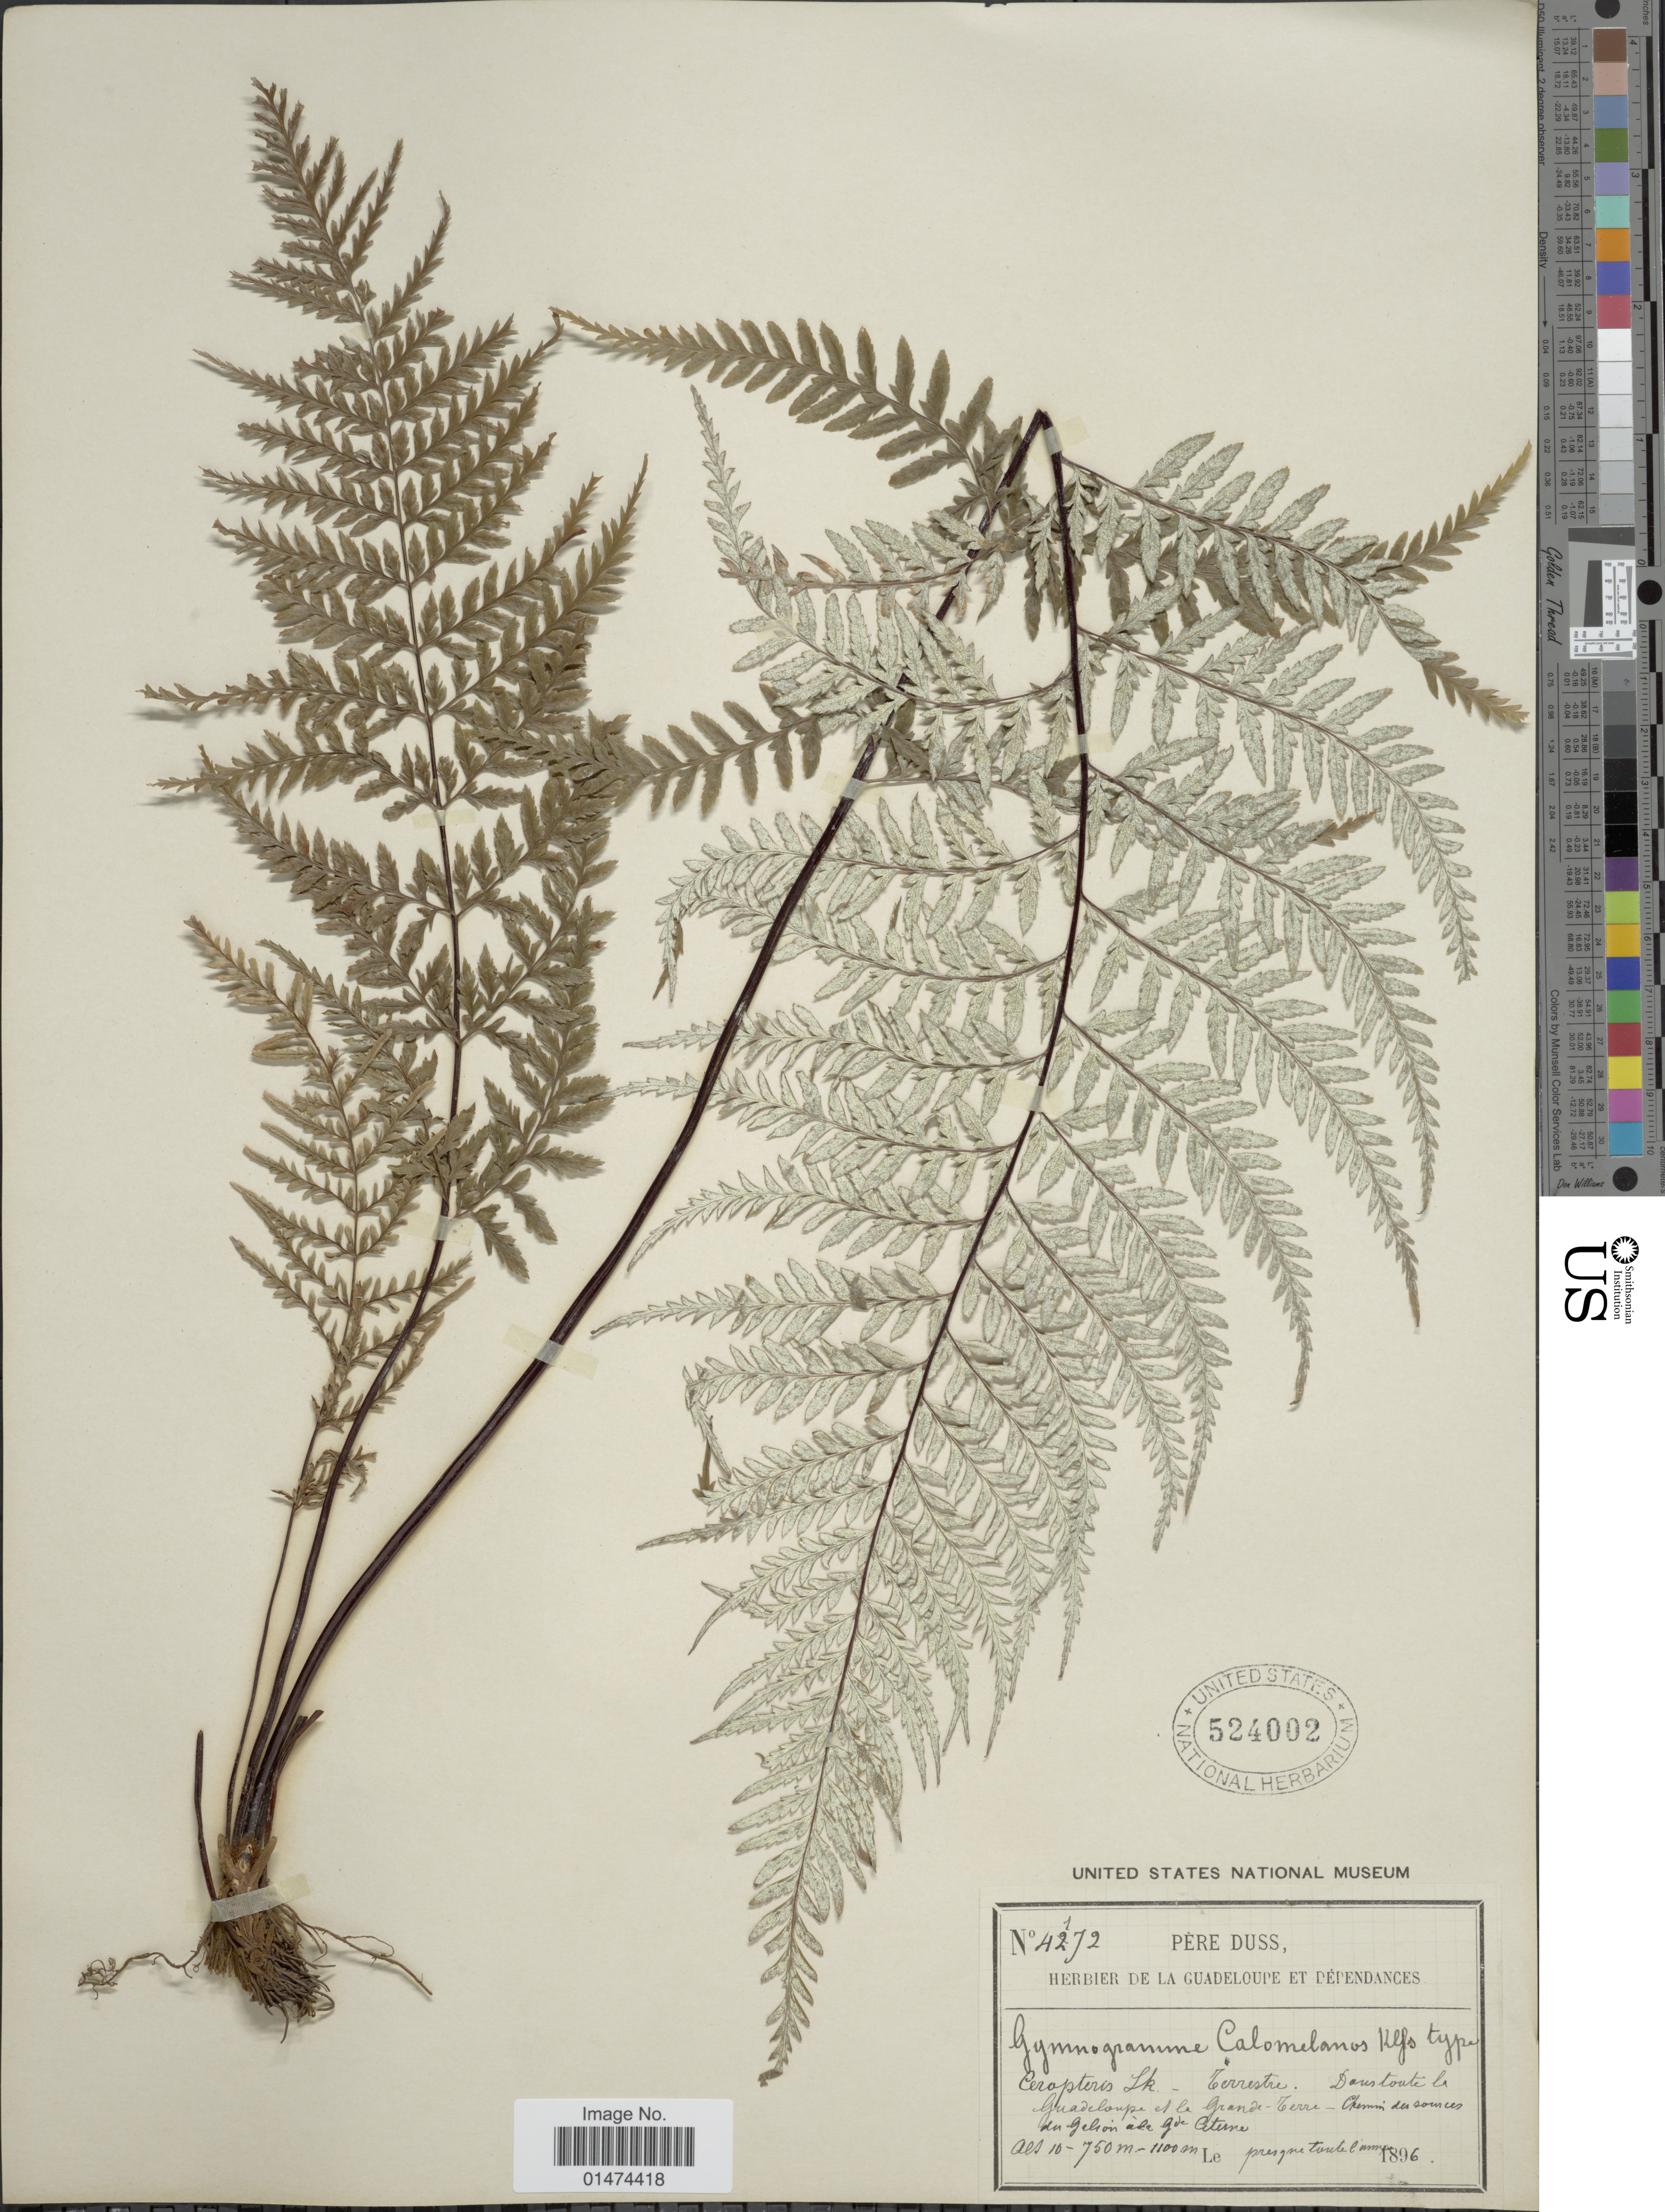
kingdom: Plantae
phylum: Tracheophyta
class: Polypodiopsida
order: Polypodiales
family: Pteridaceae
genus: Pityrogramma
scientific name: Pityrogramma calomelanos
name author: (L.) Link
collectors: Père Duss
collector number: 4172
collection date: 1896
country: Guadeloupe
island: Basse Terre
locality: Terrestre, Dans toute la Guadelope et la Grande-Terre Chemin des sources den Galion a la Gde. Citerne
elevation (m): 750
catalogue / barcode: US 524002